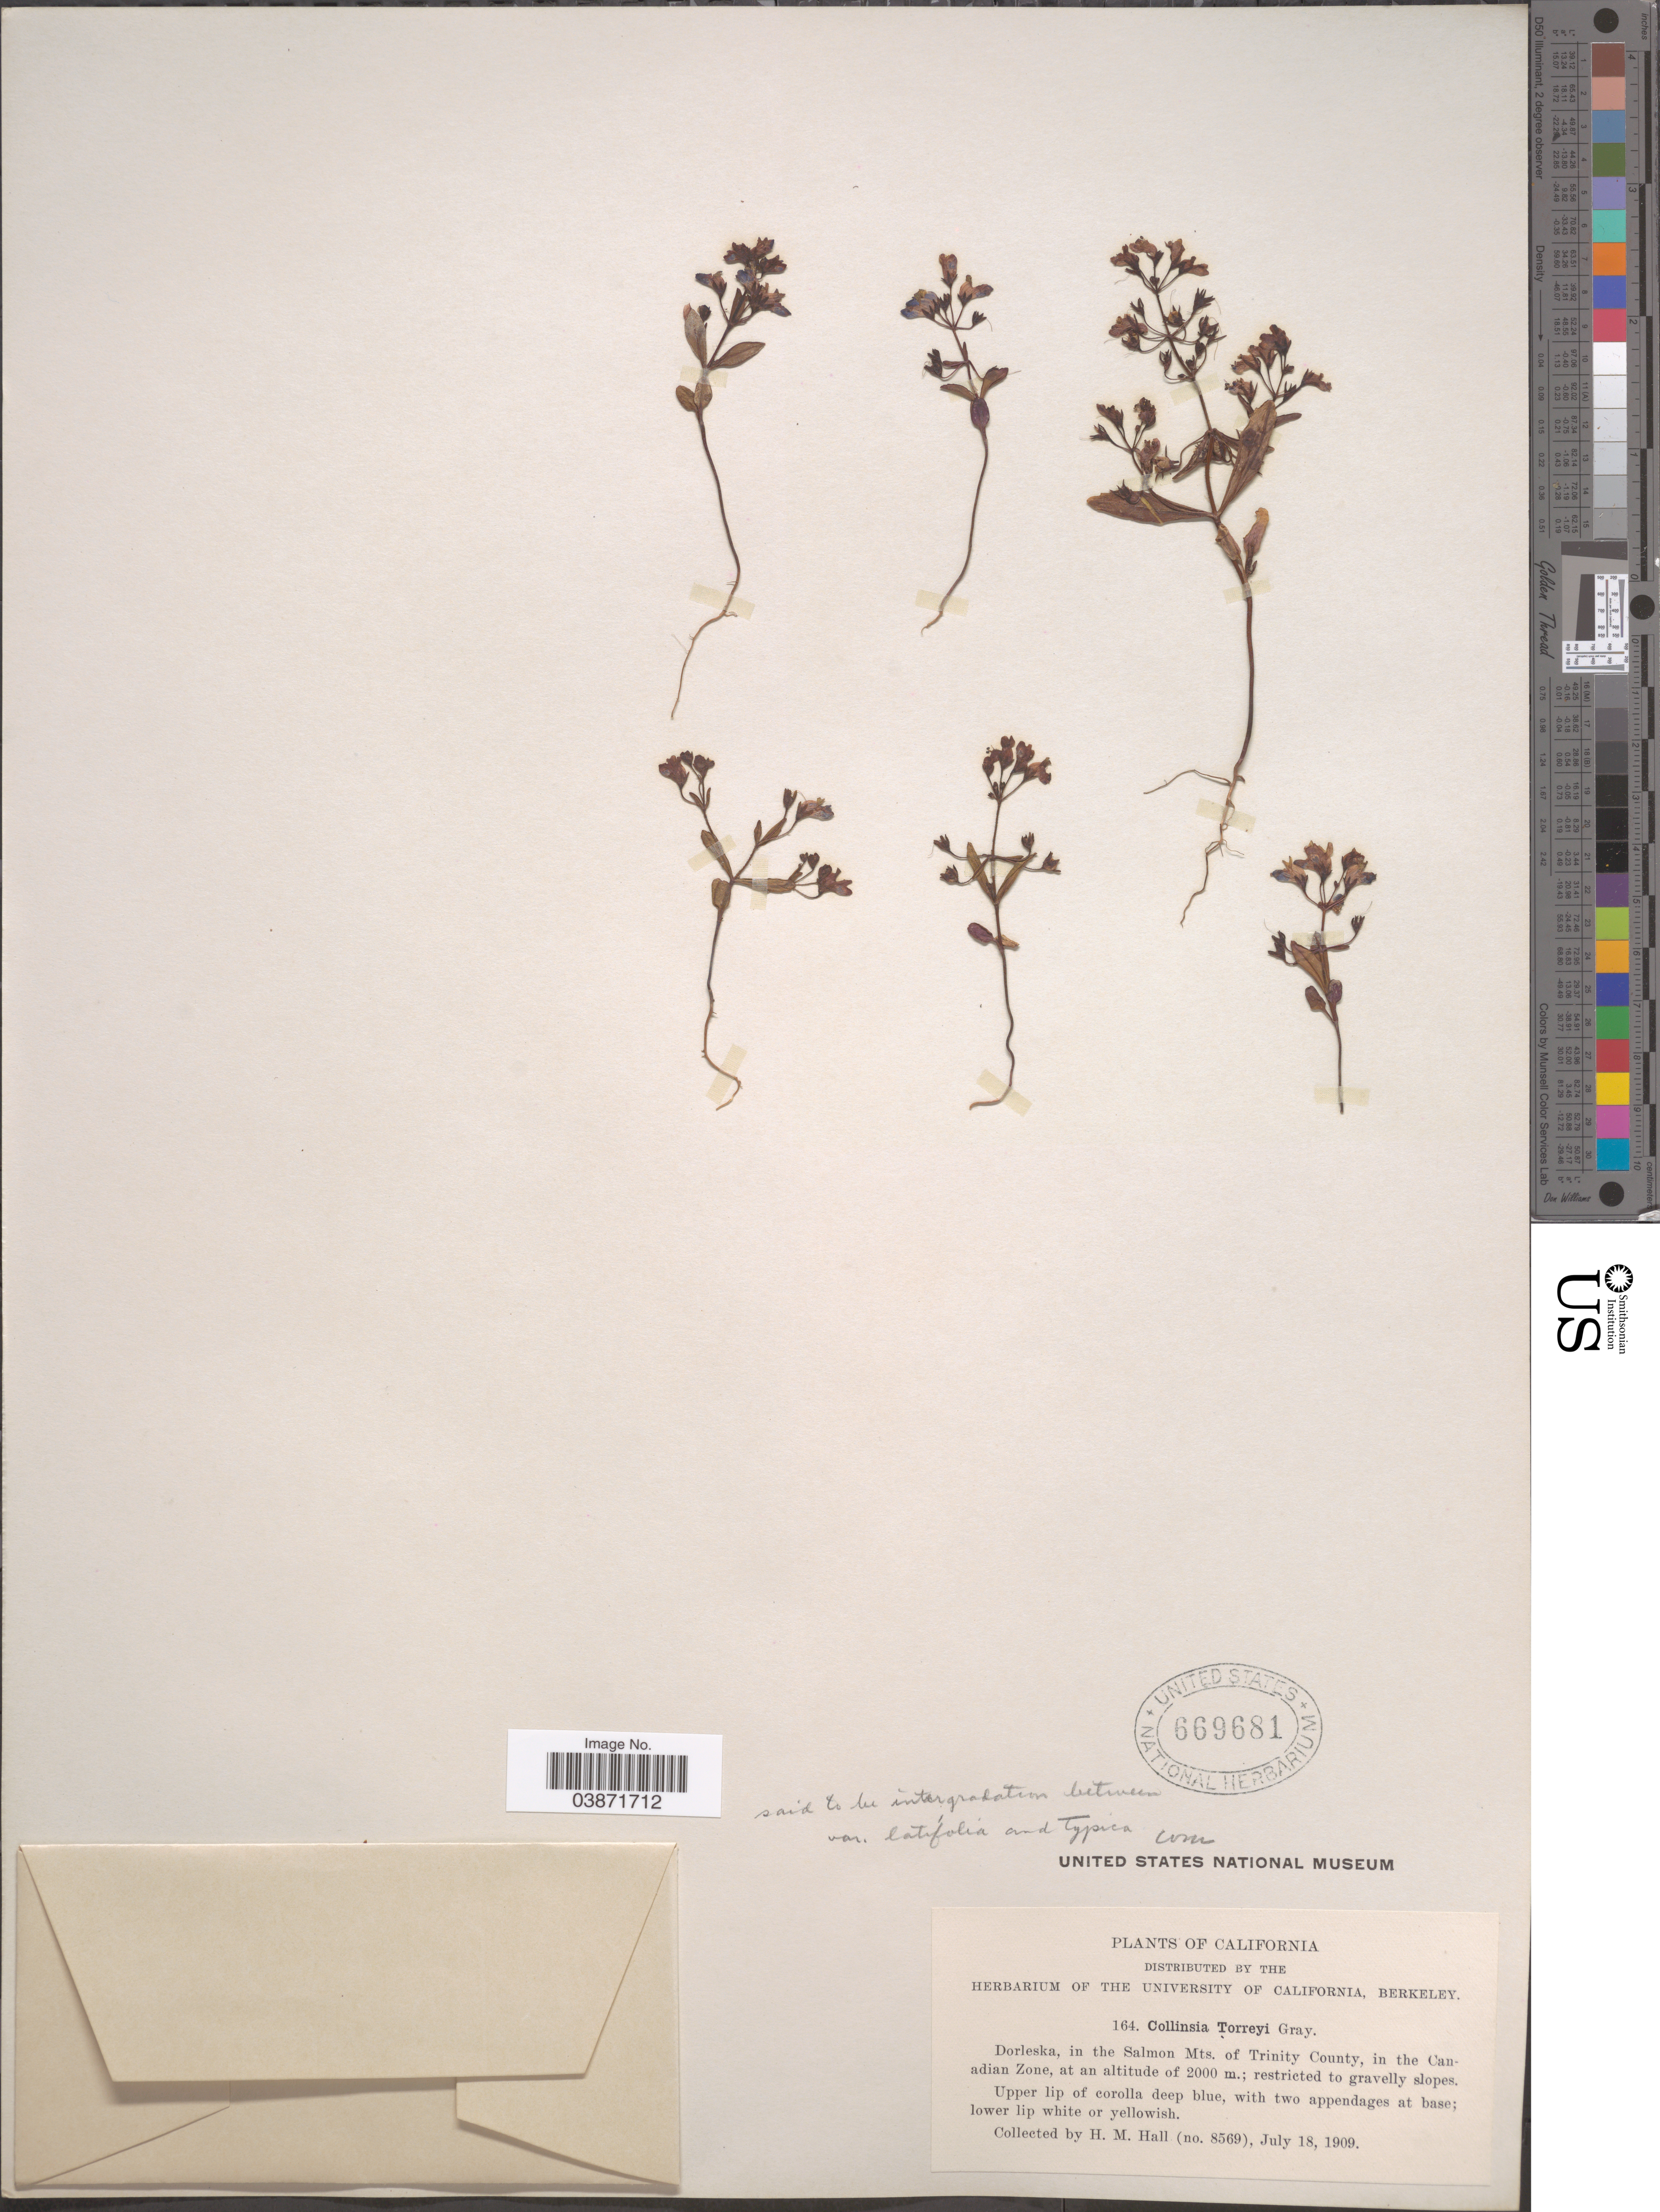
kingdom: Plantae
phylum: Tracheophyta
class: Magnoliopsida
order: Lamiales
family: Plantaginaceae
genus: Collinsia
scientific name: Collinsia torreyi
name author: A. Gray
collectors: H. M. Hall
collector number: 8569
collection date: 1909-07-18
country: United States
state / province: California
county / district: Trinity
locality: Dorleska, in the Salmon Mts. of Trinity County, in the Canadian Zone.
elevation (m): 2000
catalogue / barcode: US 669681